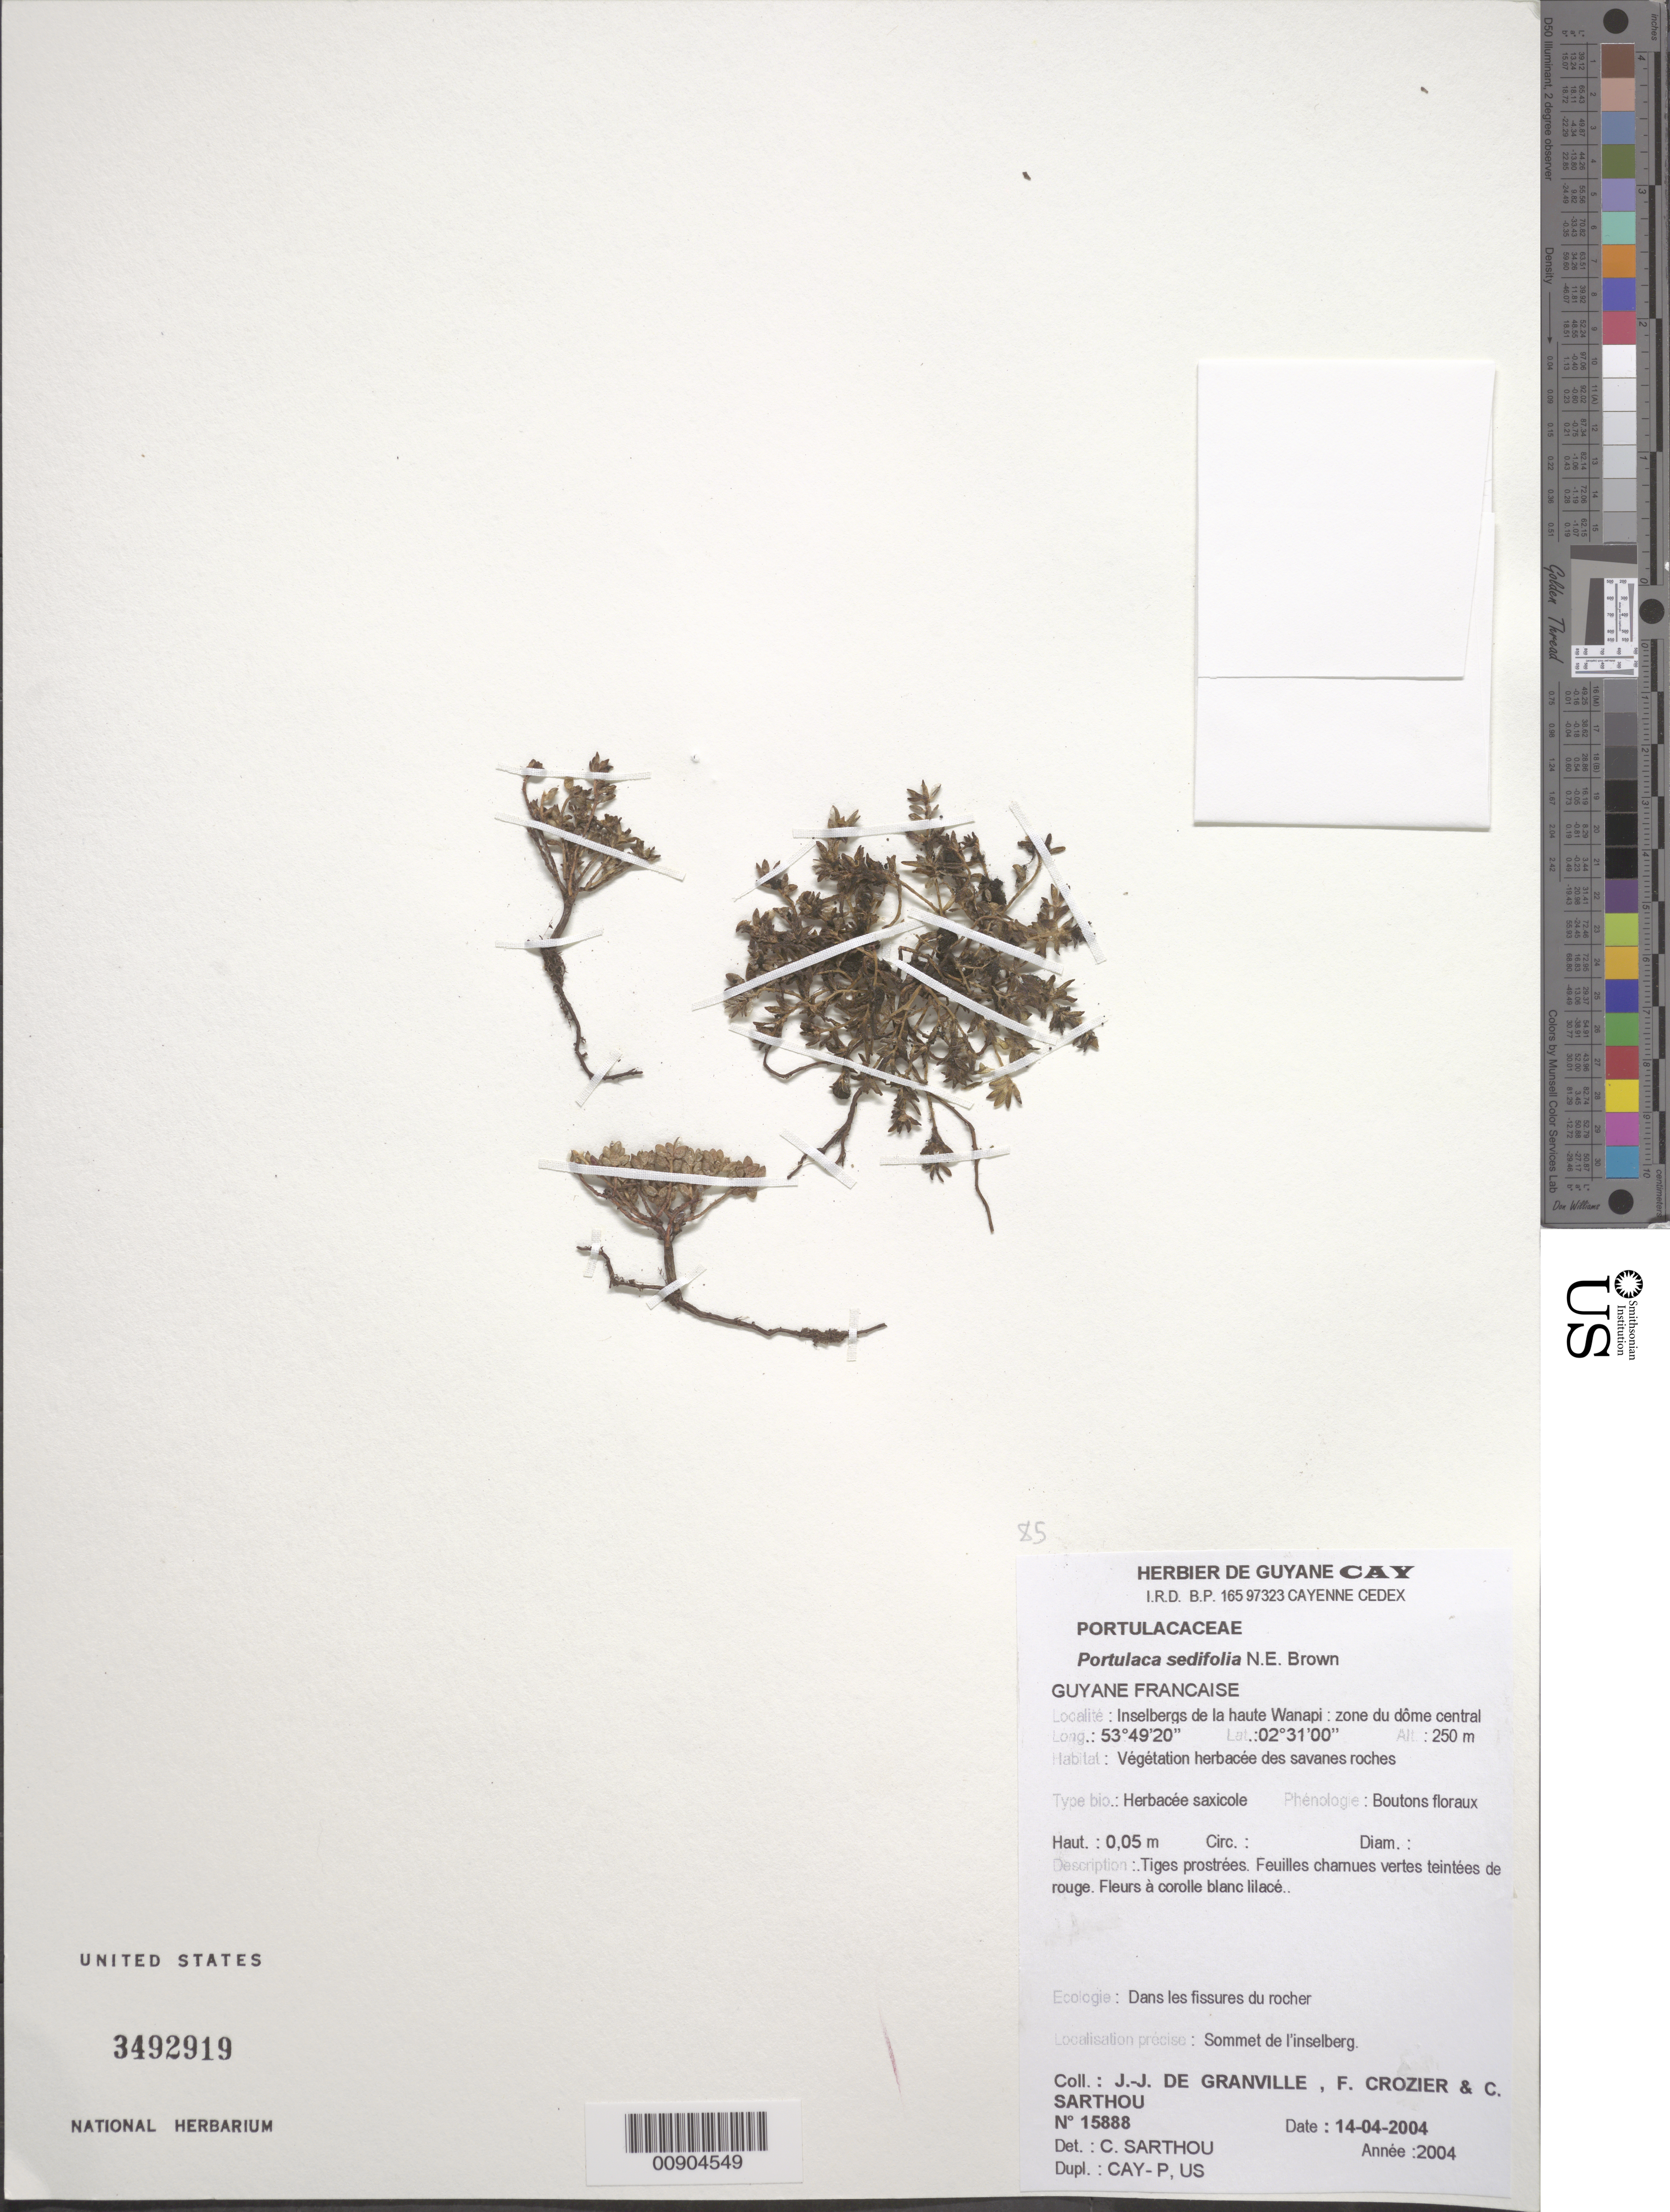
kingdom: Plantae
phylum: Tracheophyta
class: Magnoliopsida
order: Caryophyllales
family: Portulacaceae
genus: Portulaca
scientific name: Portulaca sedifolia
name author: N.E. Br.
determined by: Sarthou, C.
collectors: J.-J. de Granville, F. Crozier & C. Sarthou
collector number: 15888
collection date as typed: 14-Apr-04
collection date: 2004-04-14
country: French Guiana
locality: Inselbergs de la haute Wanapi, sommet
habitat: Végétation herbacée des savanes roches; dans les fissures du rocher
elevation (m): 250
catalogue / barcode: US 3492919